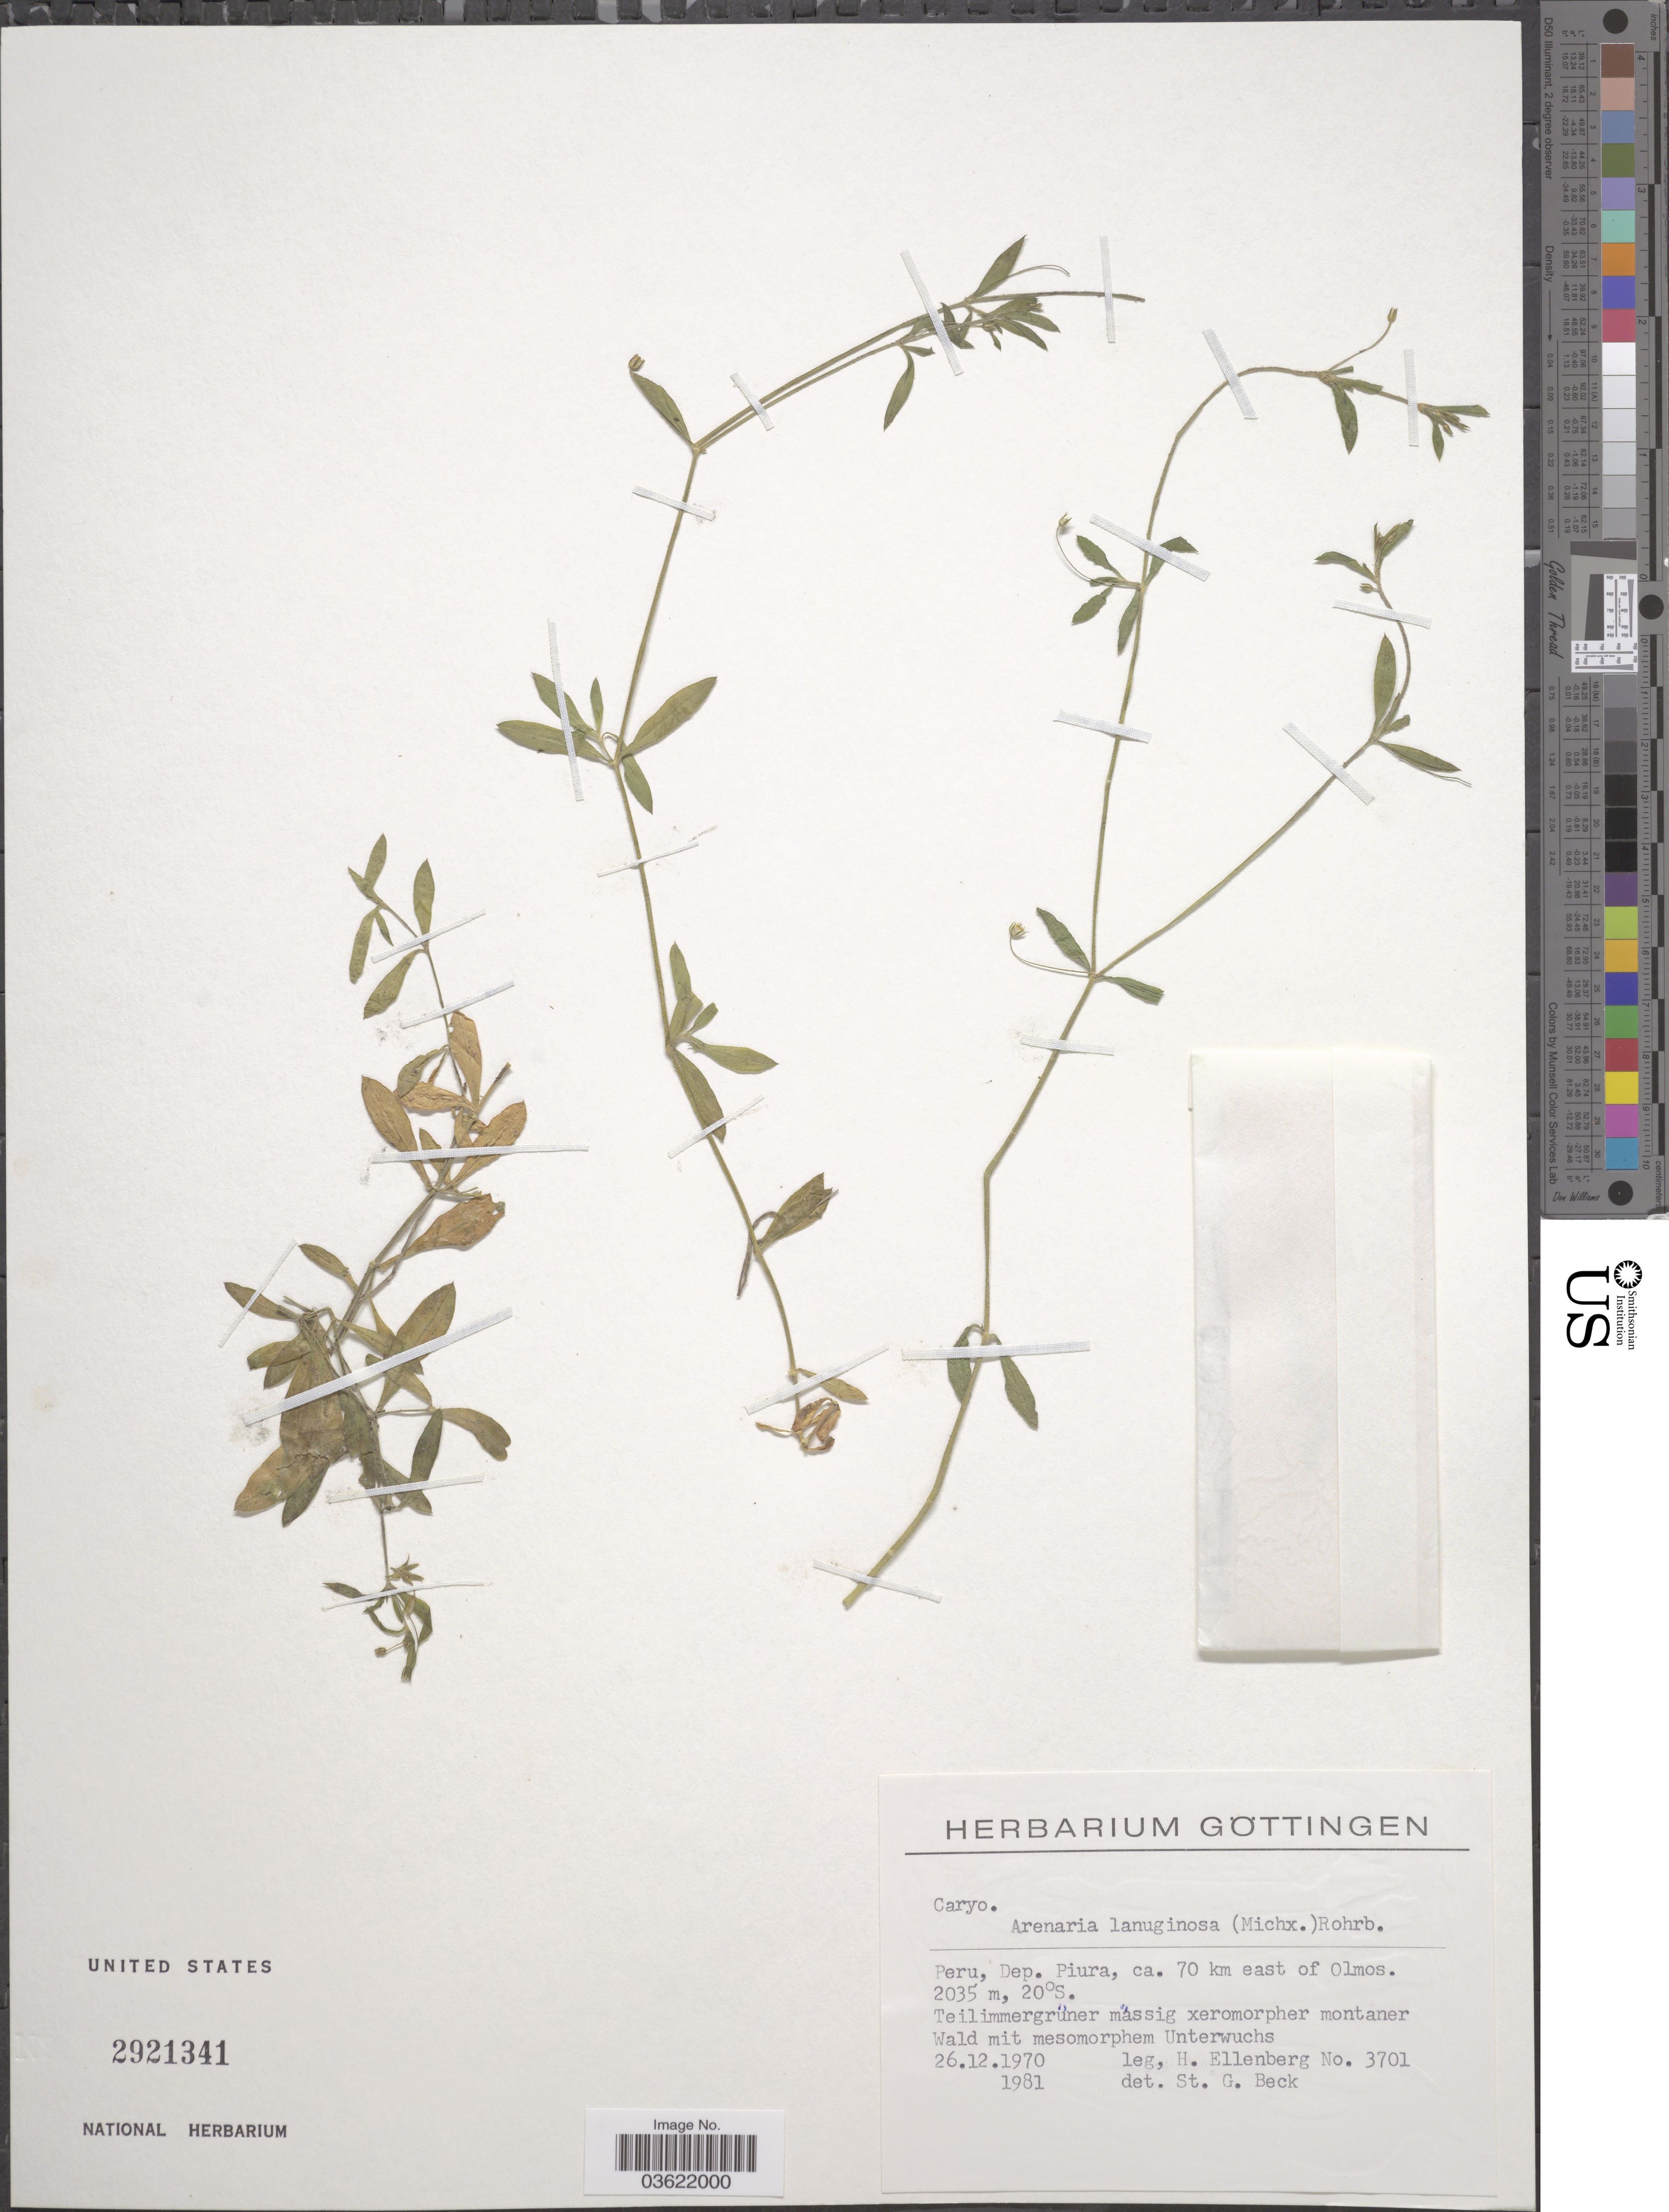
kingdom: Plantae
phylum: Tracheophyta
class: Magnoliopsida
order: Caryophyllales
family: Caryophyllaceae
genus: Arenaria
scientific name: Arenaria lanuginosa var. megalantha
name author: Rohrb.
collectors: H. Ellenberg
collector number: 3701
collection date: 1970-12-26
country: Peru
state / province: Piura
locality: Dep. Piura, ca. 70 km east of Olmos.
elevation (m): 2035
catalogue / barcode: US 2921341